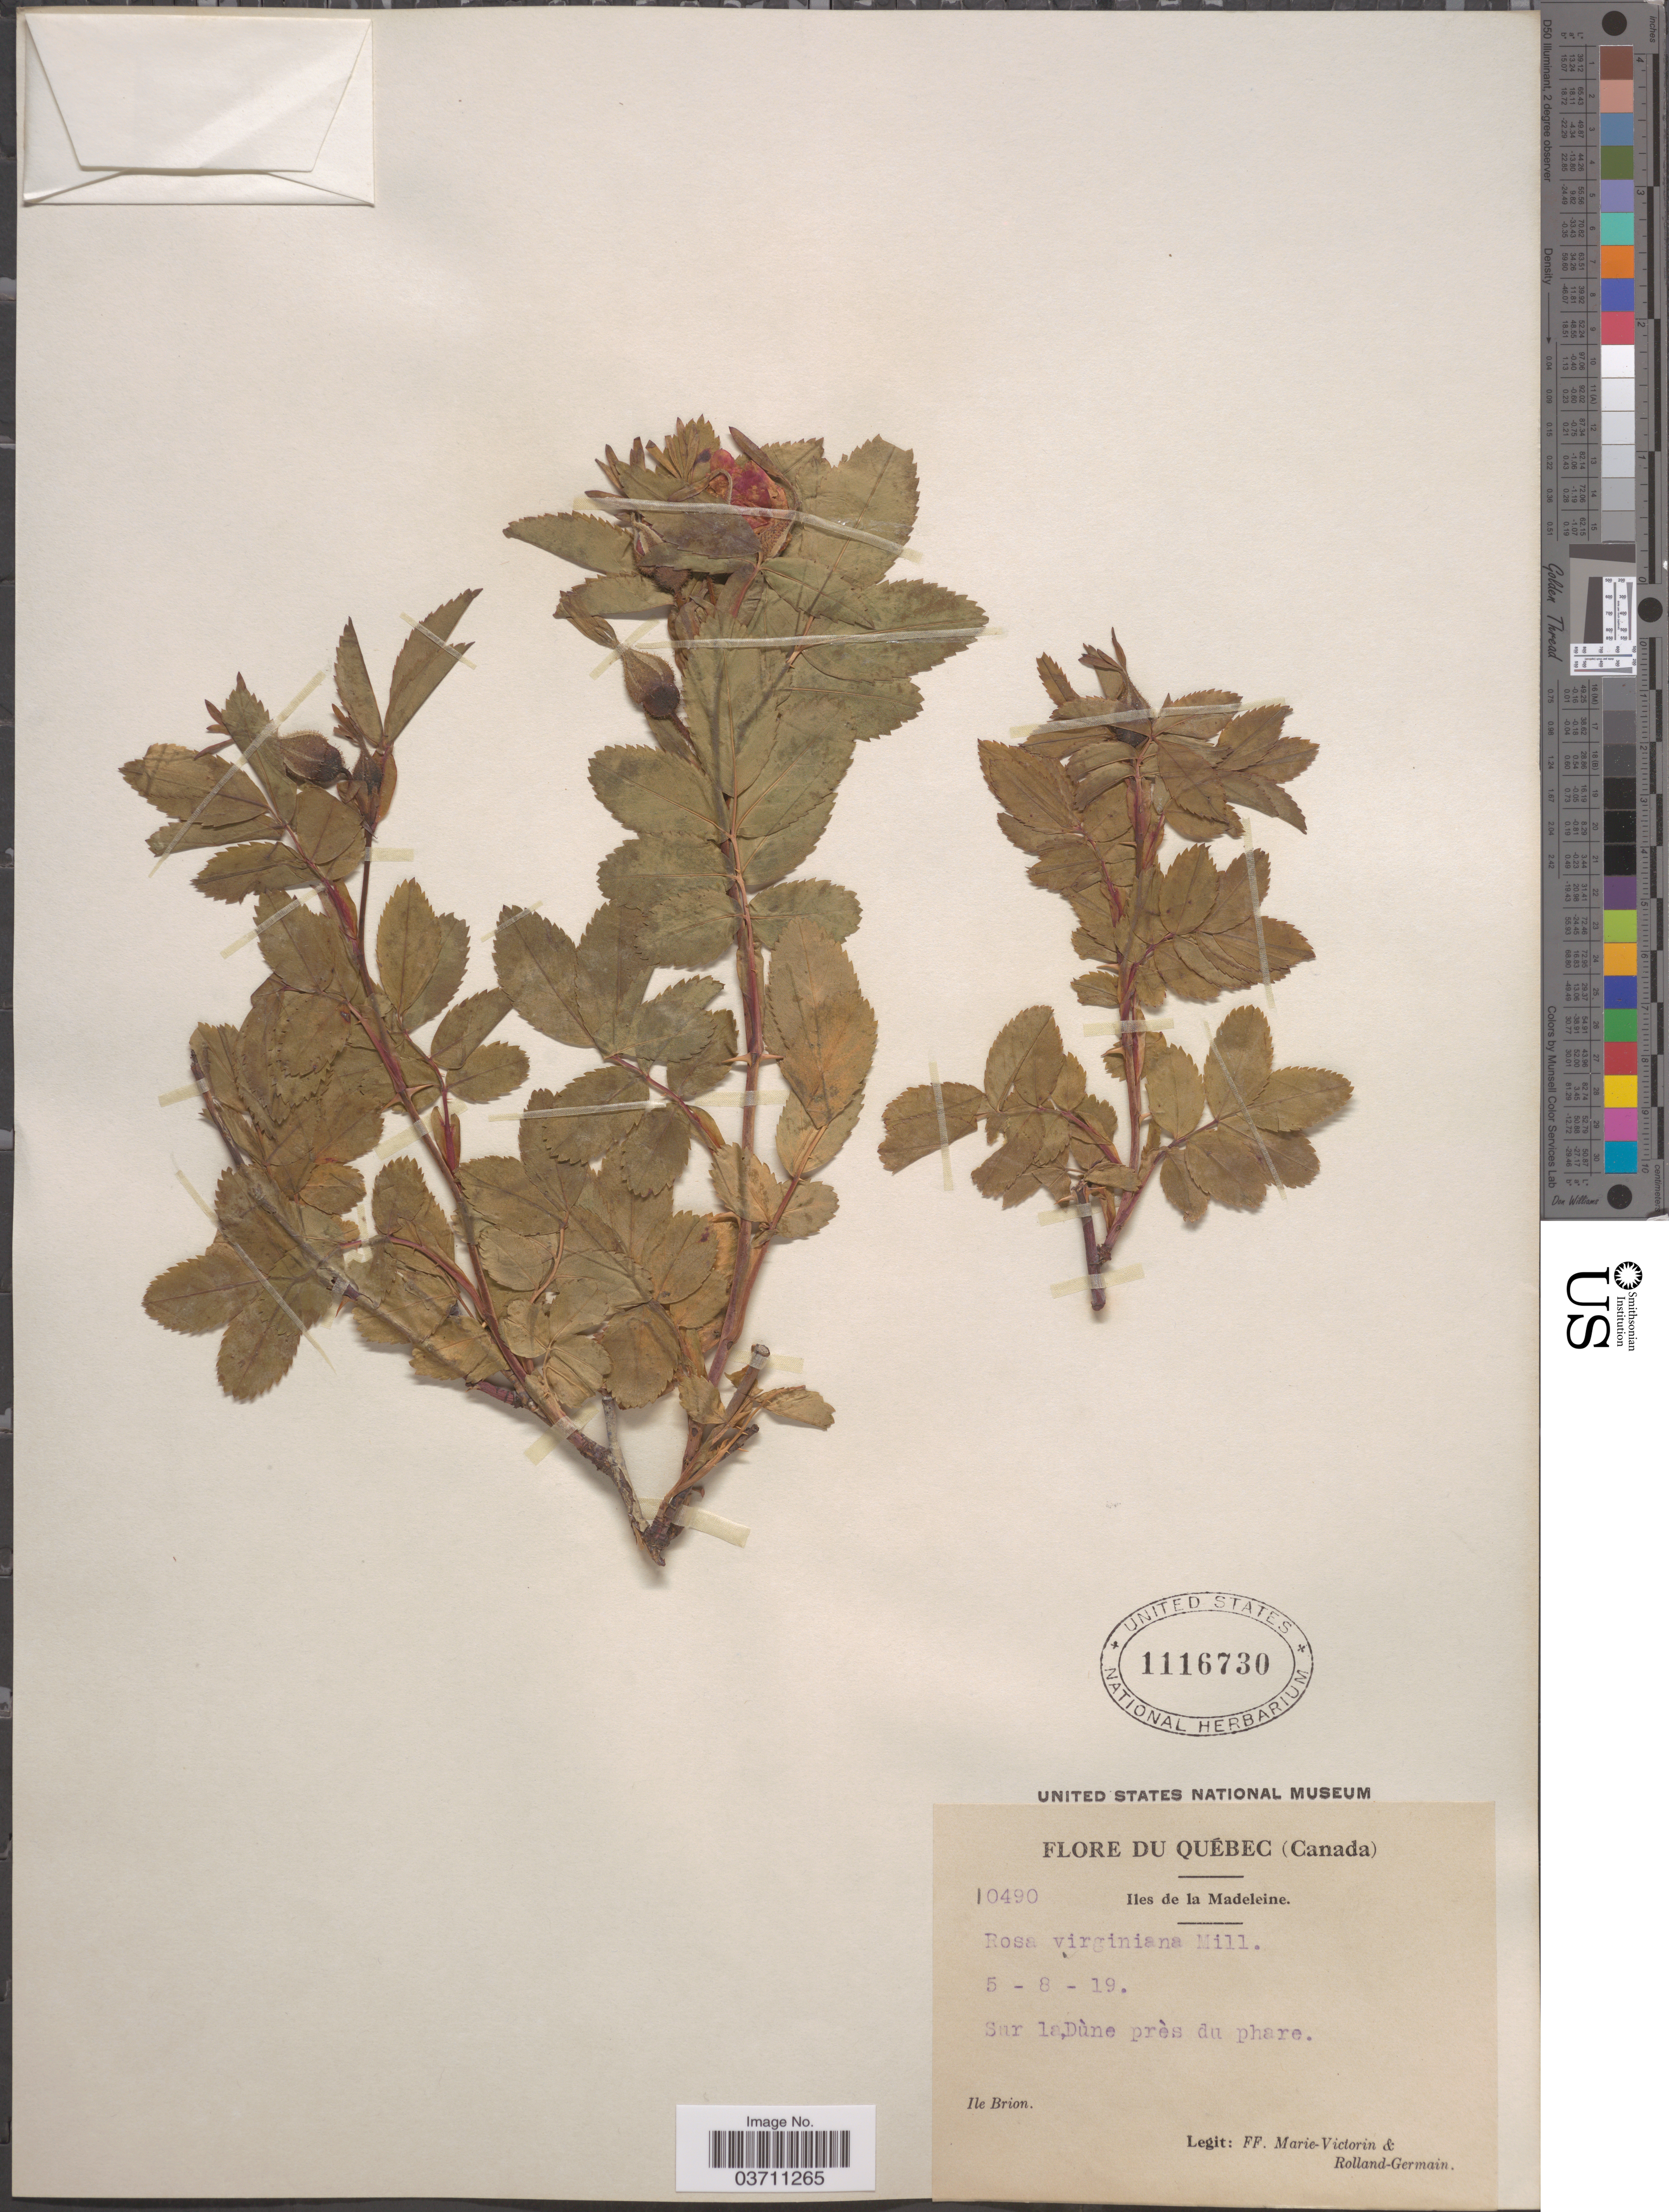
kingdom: Plantae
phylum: Tracheophyta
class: Magnoliopsida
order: Rosales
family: Rosaceae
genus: Rosa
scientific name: Rosa lucida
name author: Meehan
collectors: F. Marie-Victorin & Rolland-Germain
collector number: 10490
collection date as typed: Transcribed d/m/y: 5/8/19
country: Canada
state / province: Quebec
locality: Iles de la Madeleine. Sur la, Dùne près du phare. Ile Brion.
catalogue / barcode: US 1116730